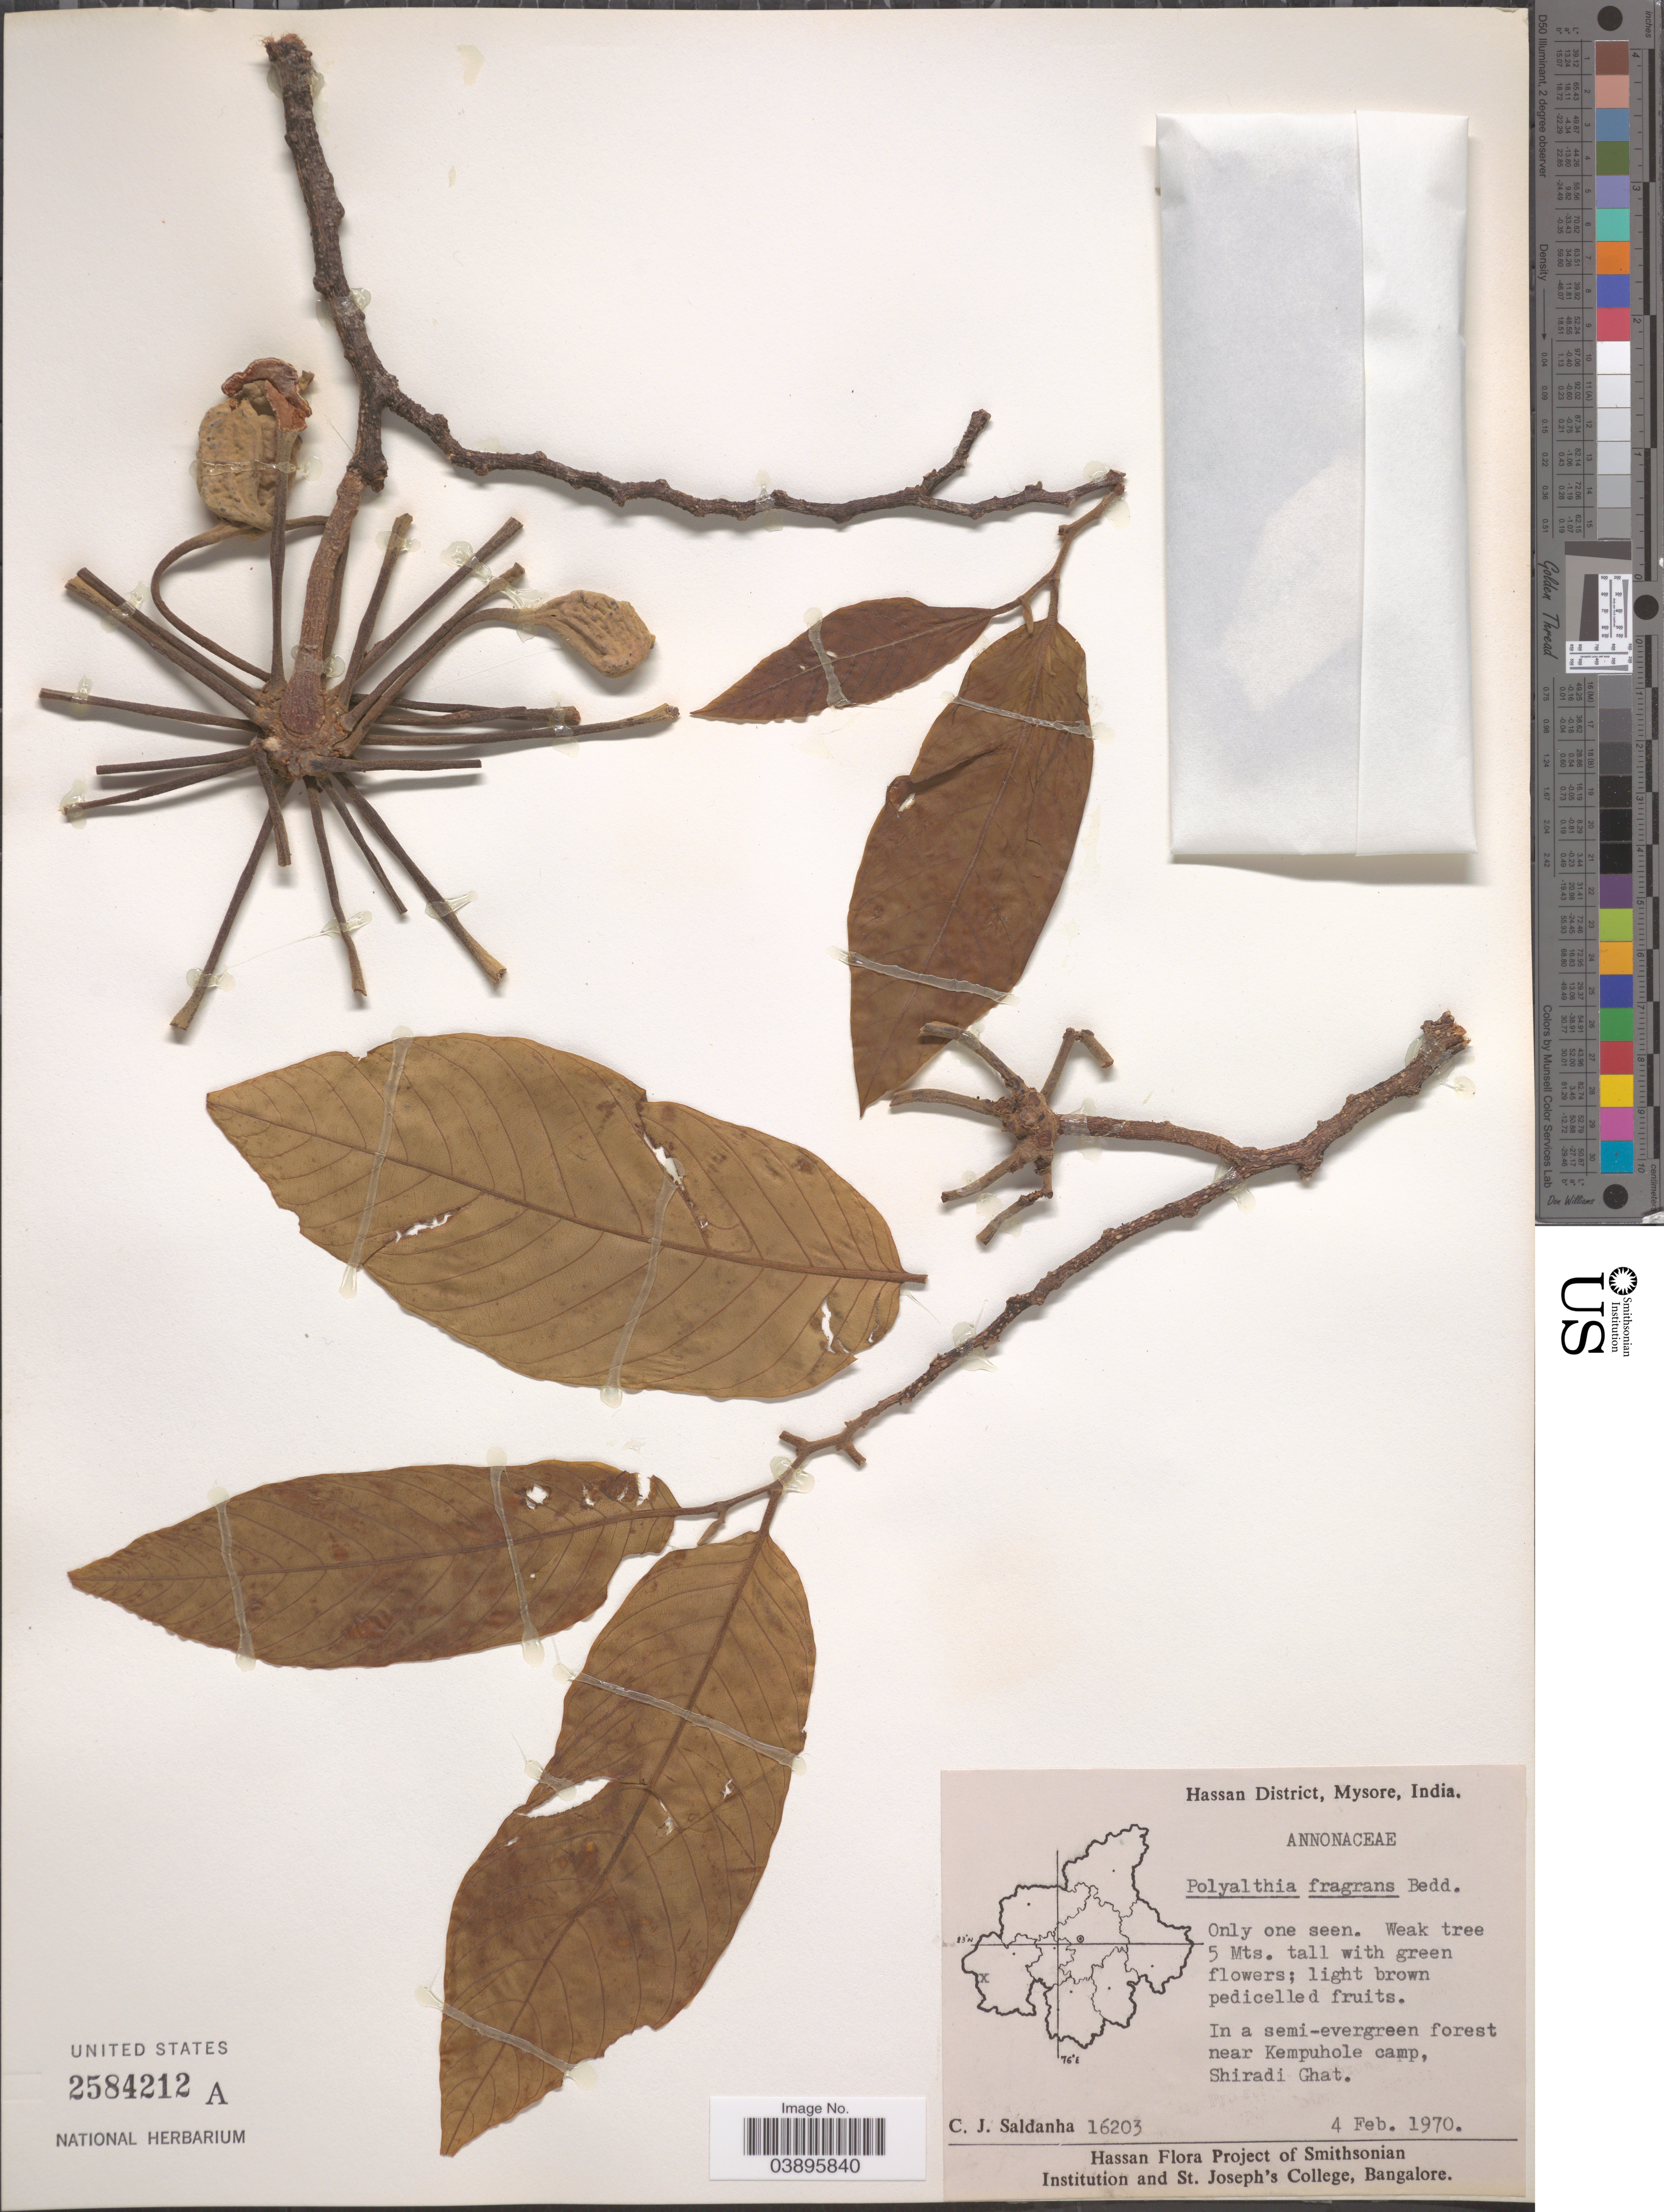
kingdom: Plantae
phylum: Tracheophyta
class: Magnoliopsida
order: Magnoliales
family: Annonaceae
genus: Polyalthia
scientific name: Polyalthia fragrans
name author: (Dalzell) Benth. & Hook. f.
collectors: C. J. Saldanha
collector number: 16203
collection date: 1970-02-04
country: India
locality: Hassan District, Mysore. Near Kempuhole Camp. Shiradi Ghat.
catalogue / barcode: US 2584212A